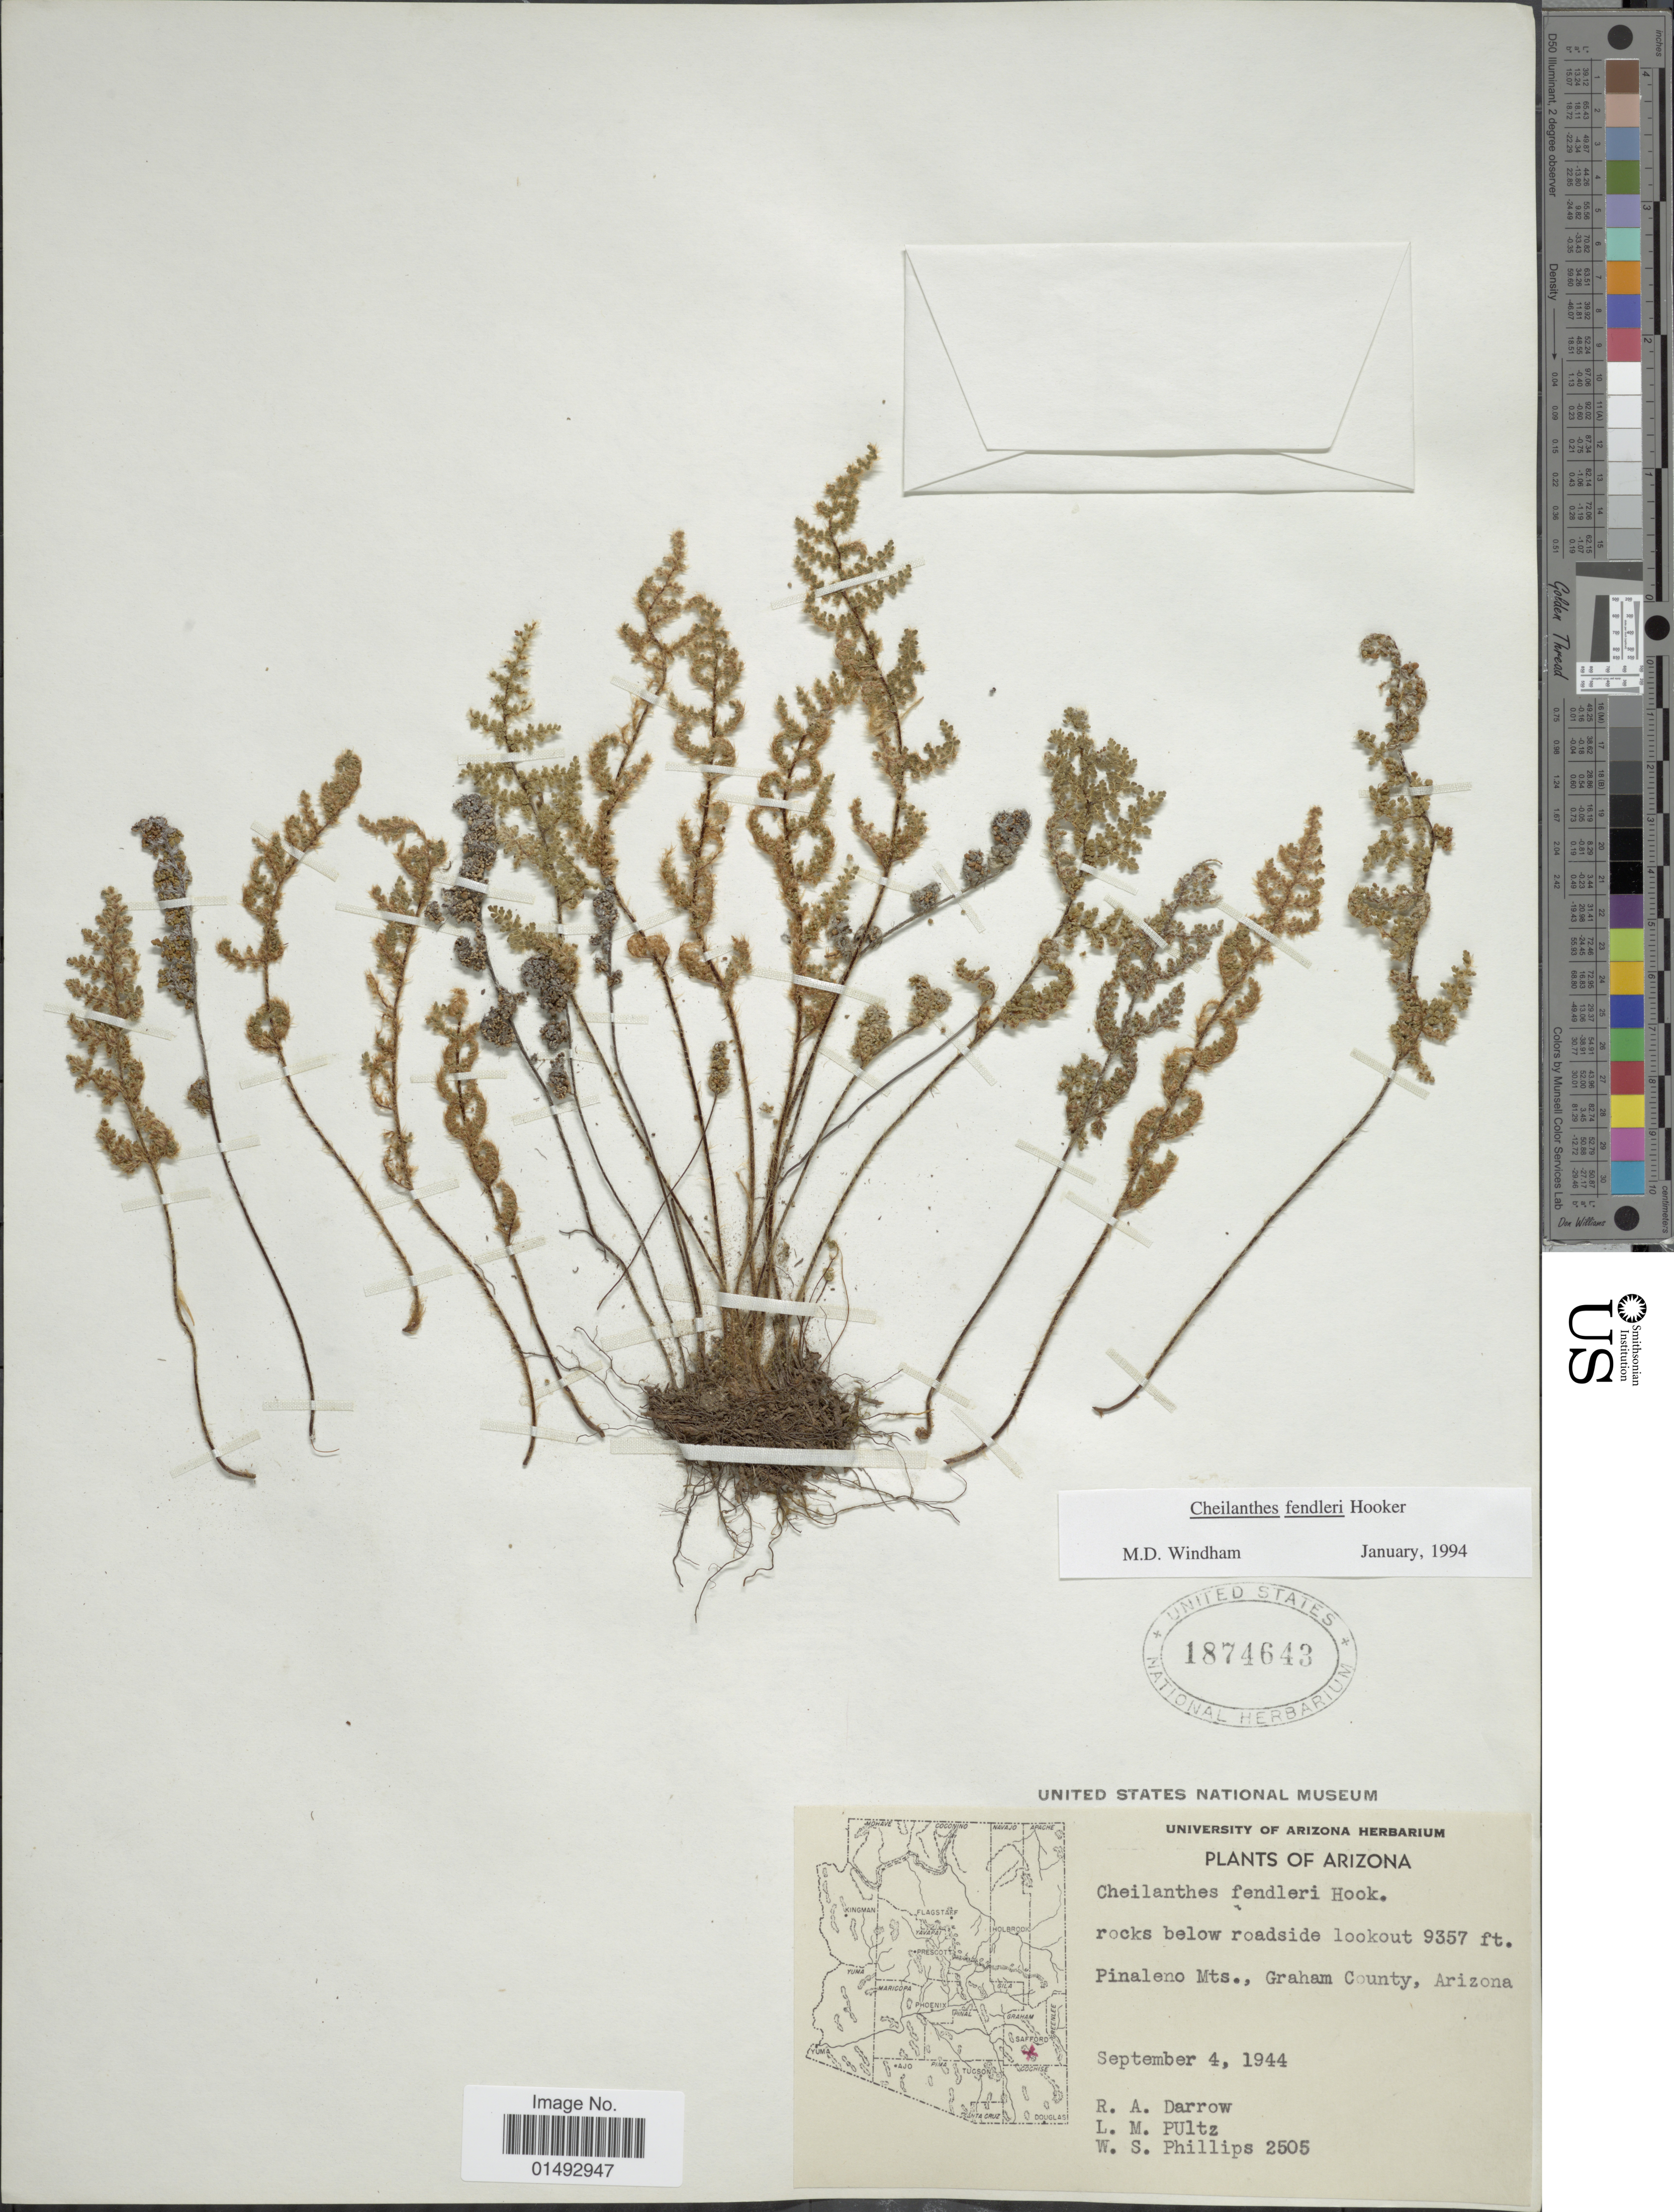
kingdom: Plantae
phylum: Tracheophyta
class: Polypodiopsida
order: Polypodiales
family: Pteridaceae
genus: Myriopteris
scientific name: Myriopteris fendleri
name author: (Hook.) E. Fourn.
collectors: R. A. Darrow, L. Pultz & W. S. Phillips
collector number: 2505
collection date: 1944-09-04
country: United States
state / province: Arizona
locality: Rocks below roadside lookout, Pinaleno Mts., Graham County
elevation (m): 2852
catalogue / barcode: US 1874643